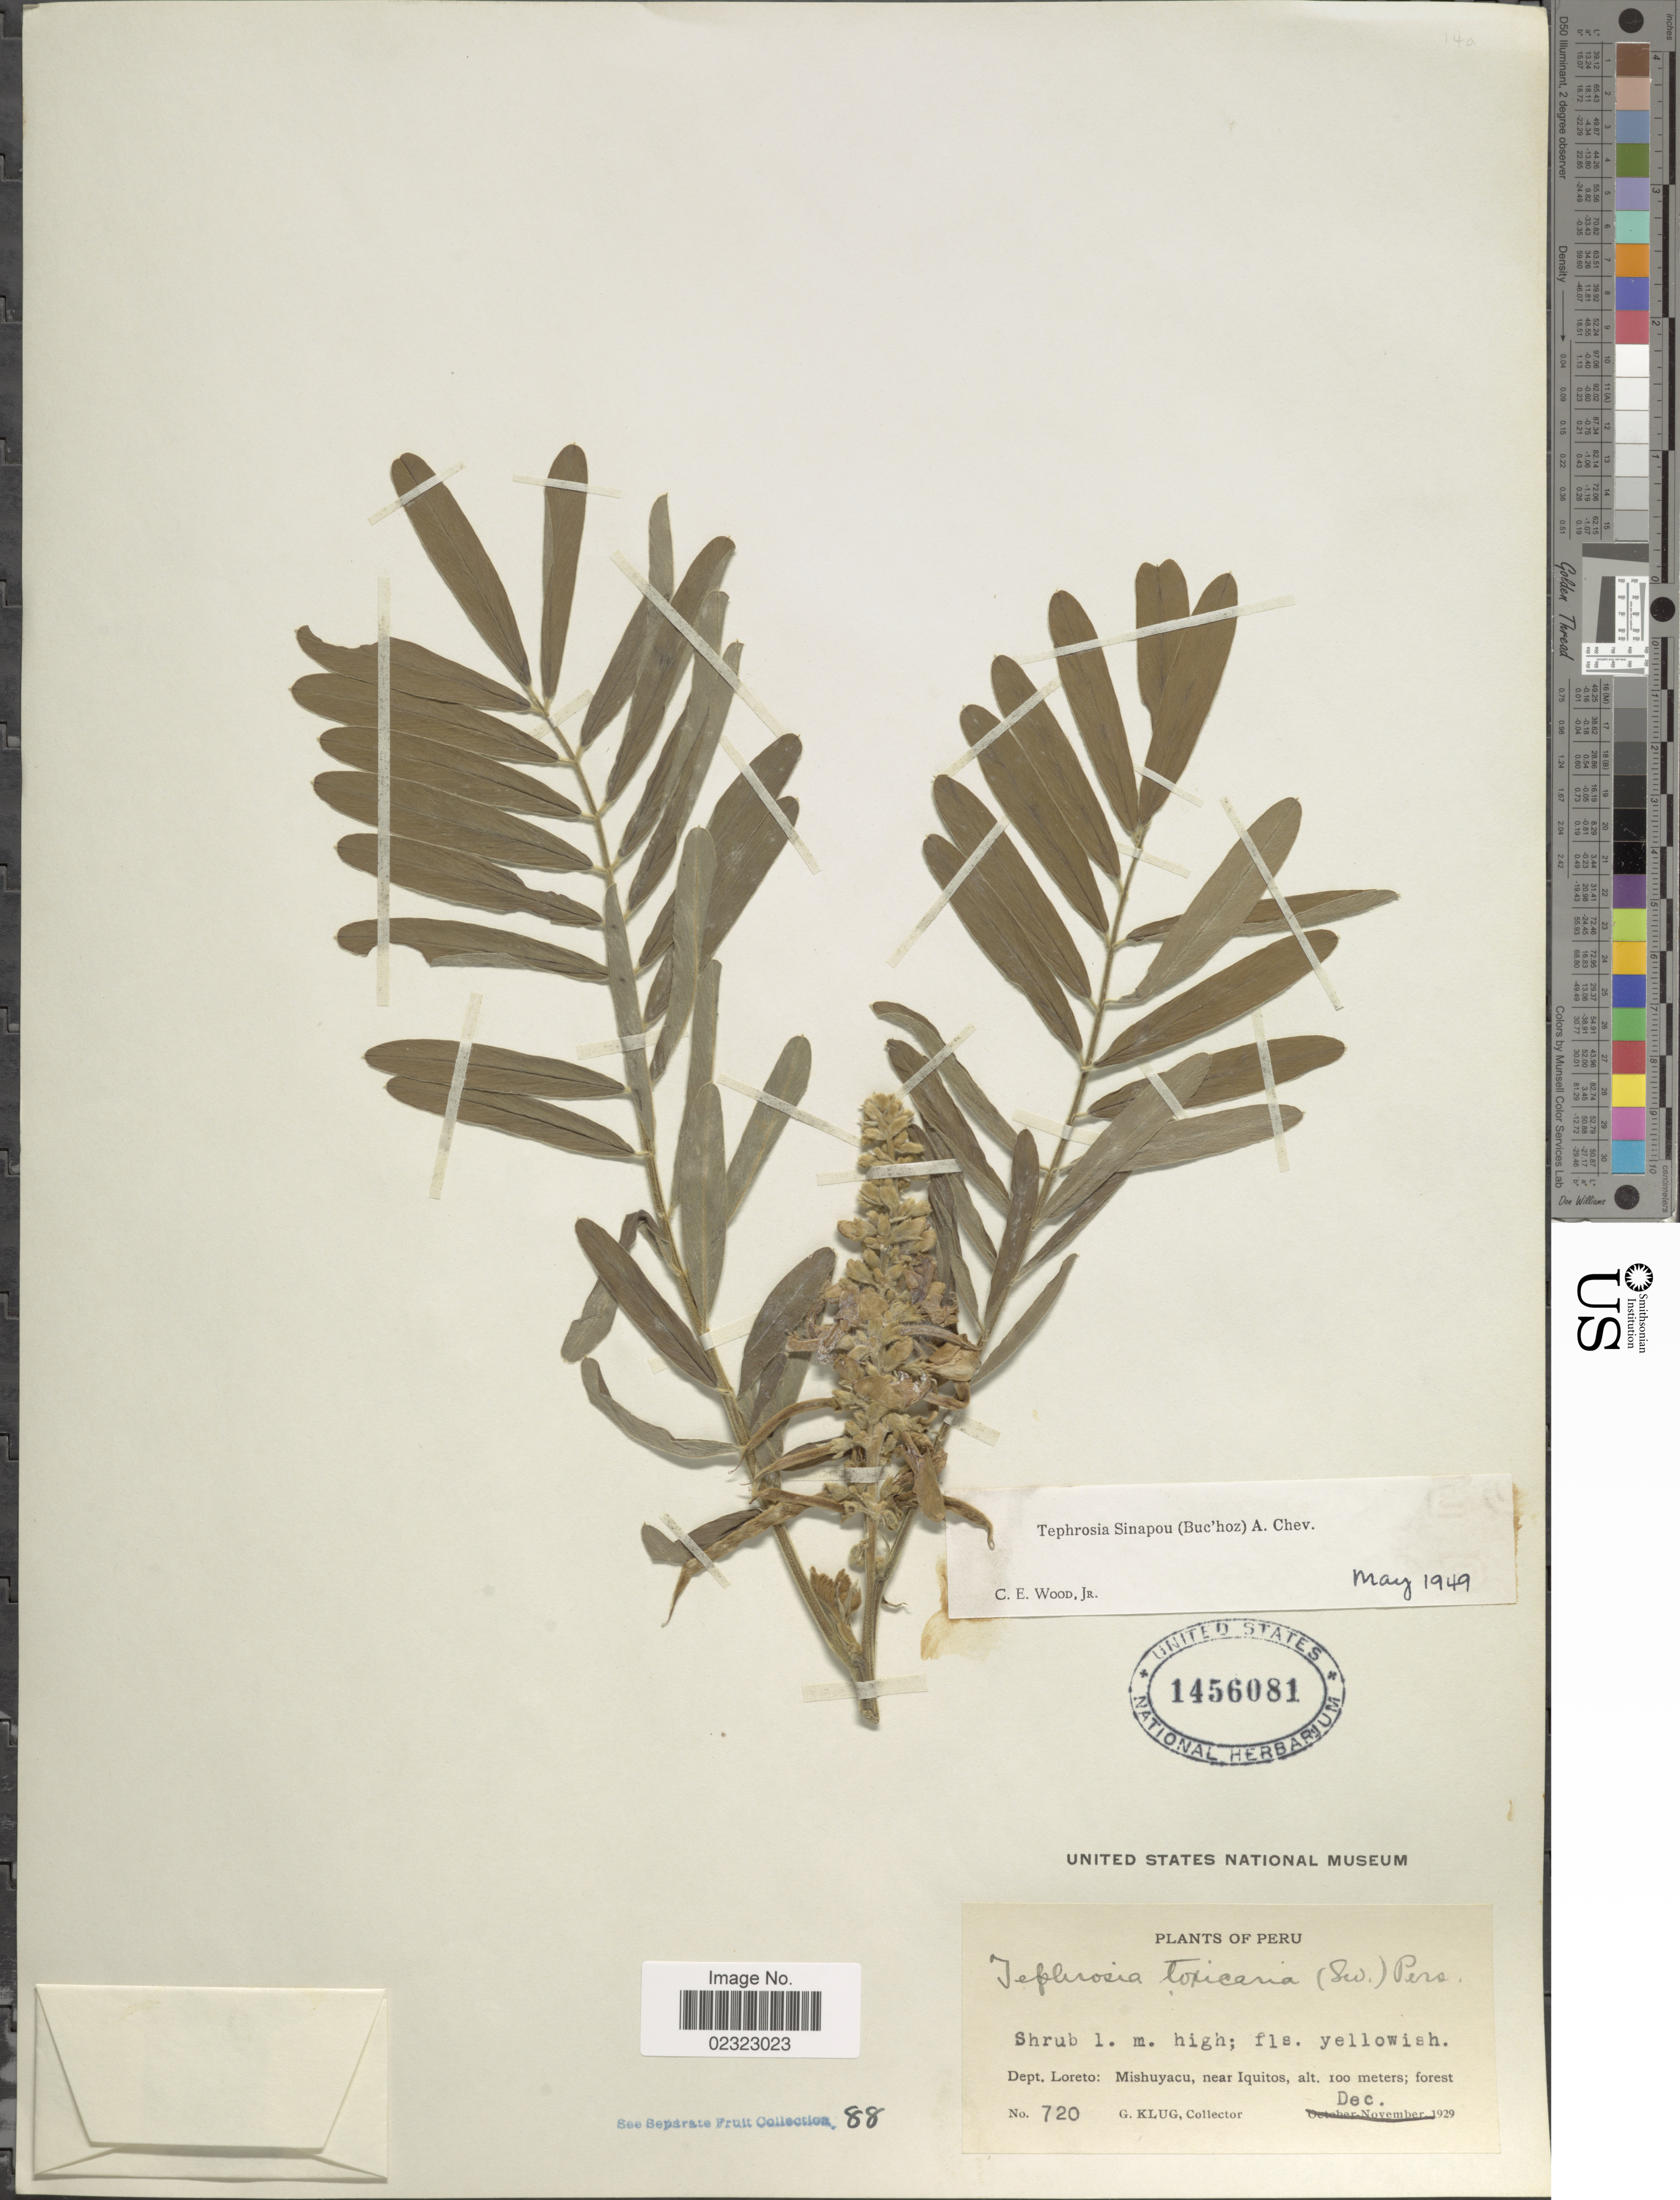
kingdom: Plantae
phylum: Tracheophyta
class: Magnoliopsida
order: Fabales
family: Fabaceae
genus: Tephrosia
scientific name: Tephrosia sinapou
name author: (Buc'hoz) A. Chev.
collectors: G. Klug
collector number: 720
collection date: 1929-12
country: Peru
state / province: Loreto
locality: Mishuyacu, near Iquitos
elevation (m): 100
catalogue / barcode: US 1456081